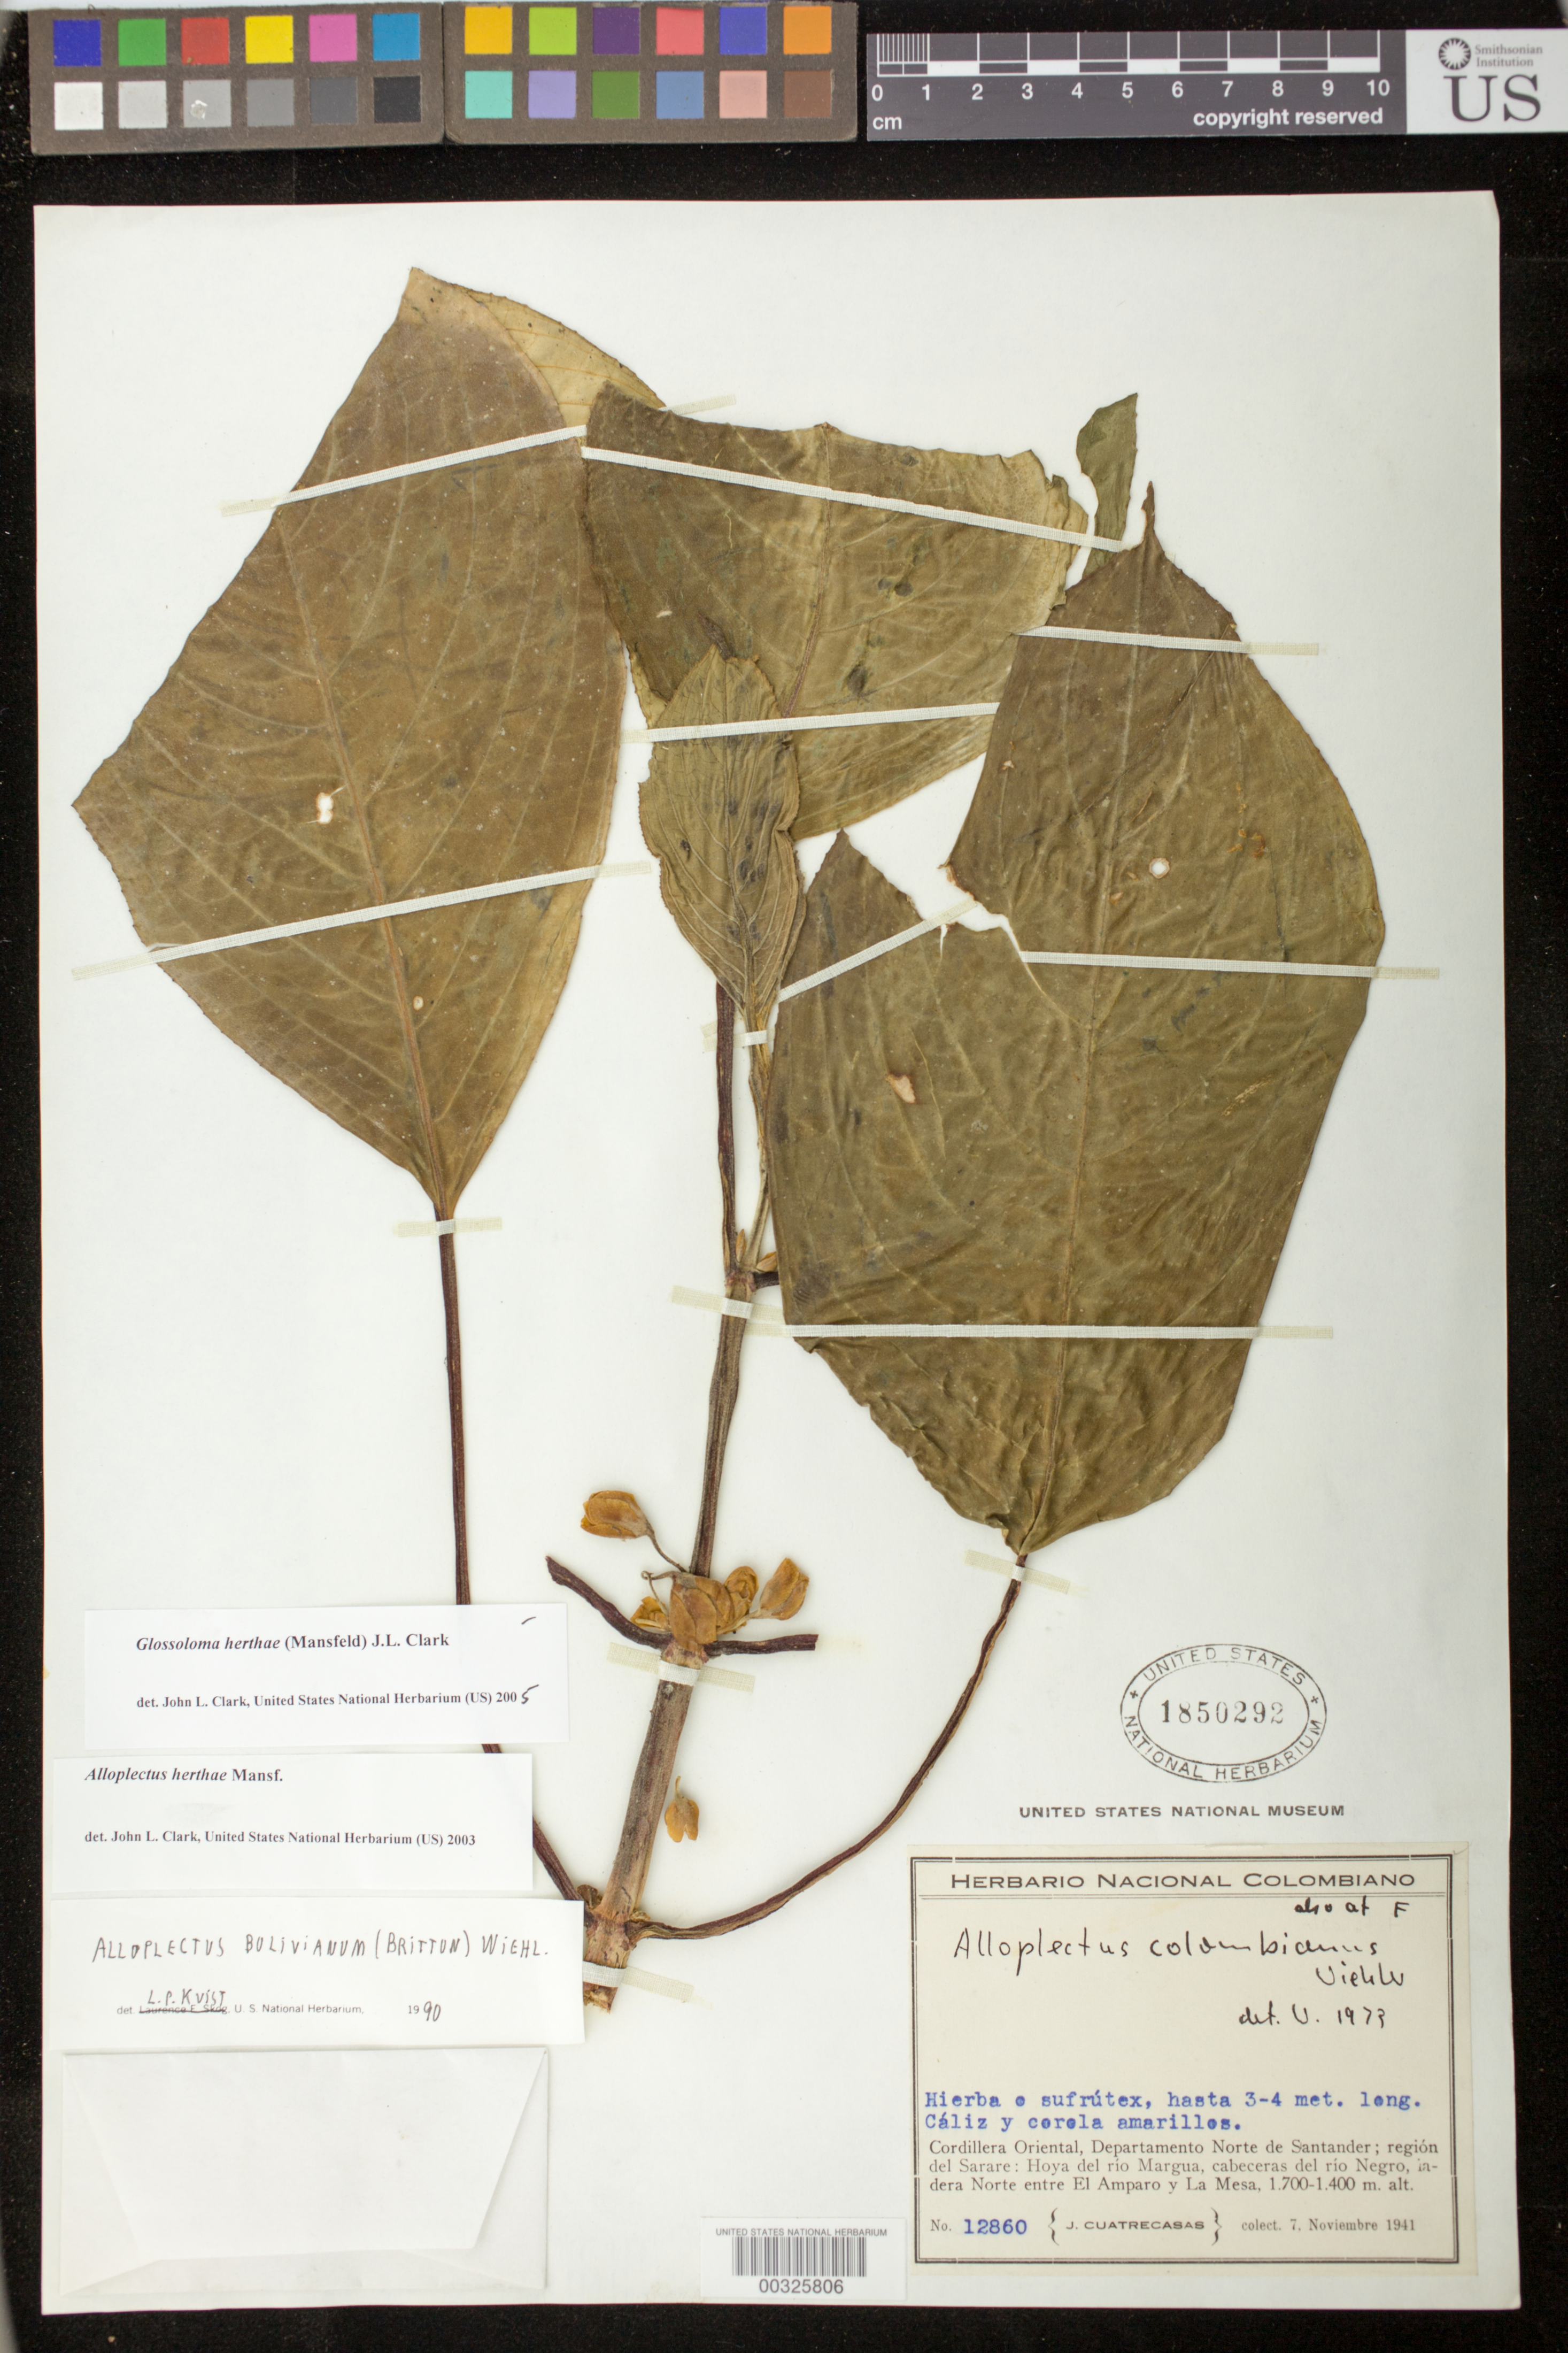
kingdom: Plantae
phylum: Tracheophyta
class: Magnoliopsida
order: Lamiales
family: Gesneriaceae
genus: Glossoloma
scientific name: Glossoloma herthae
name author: (Mansf.) J.L. Clark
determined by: Clark, J. L., (SEL), The Marie Selby Botanical Garden (UNITED STATES)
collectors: J. Cuatrecasas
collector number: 12860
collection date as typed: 07 Nov 1941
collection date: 1941-11-07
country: Colombia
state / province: Norte de Santander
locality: Cordillera Oriental, region del Sarare, valley of Rio Margua, chief city of Rio Negro, N slope between El Amparo and La Mesa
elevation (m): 1400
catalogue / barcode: US 1850292